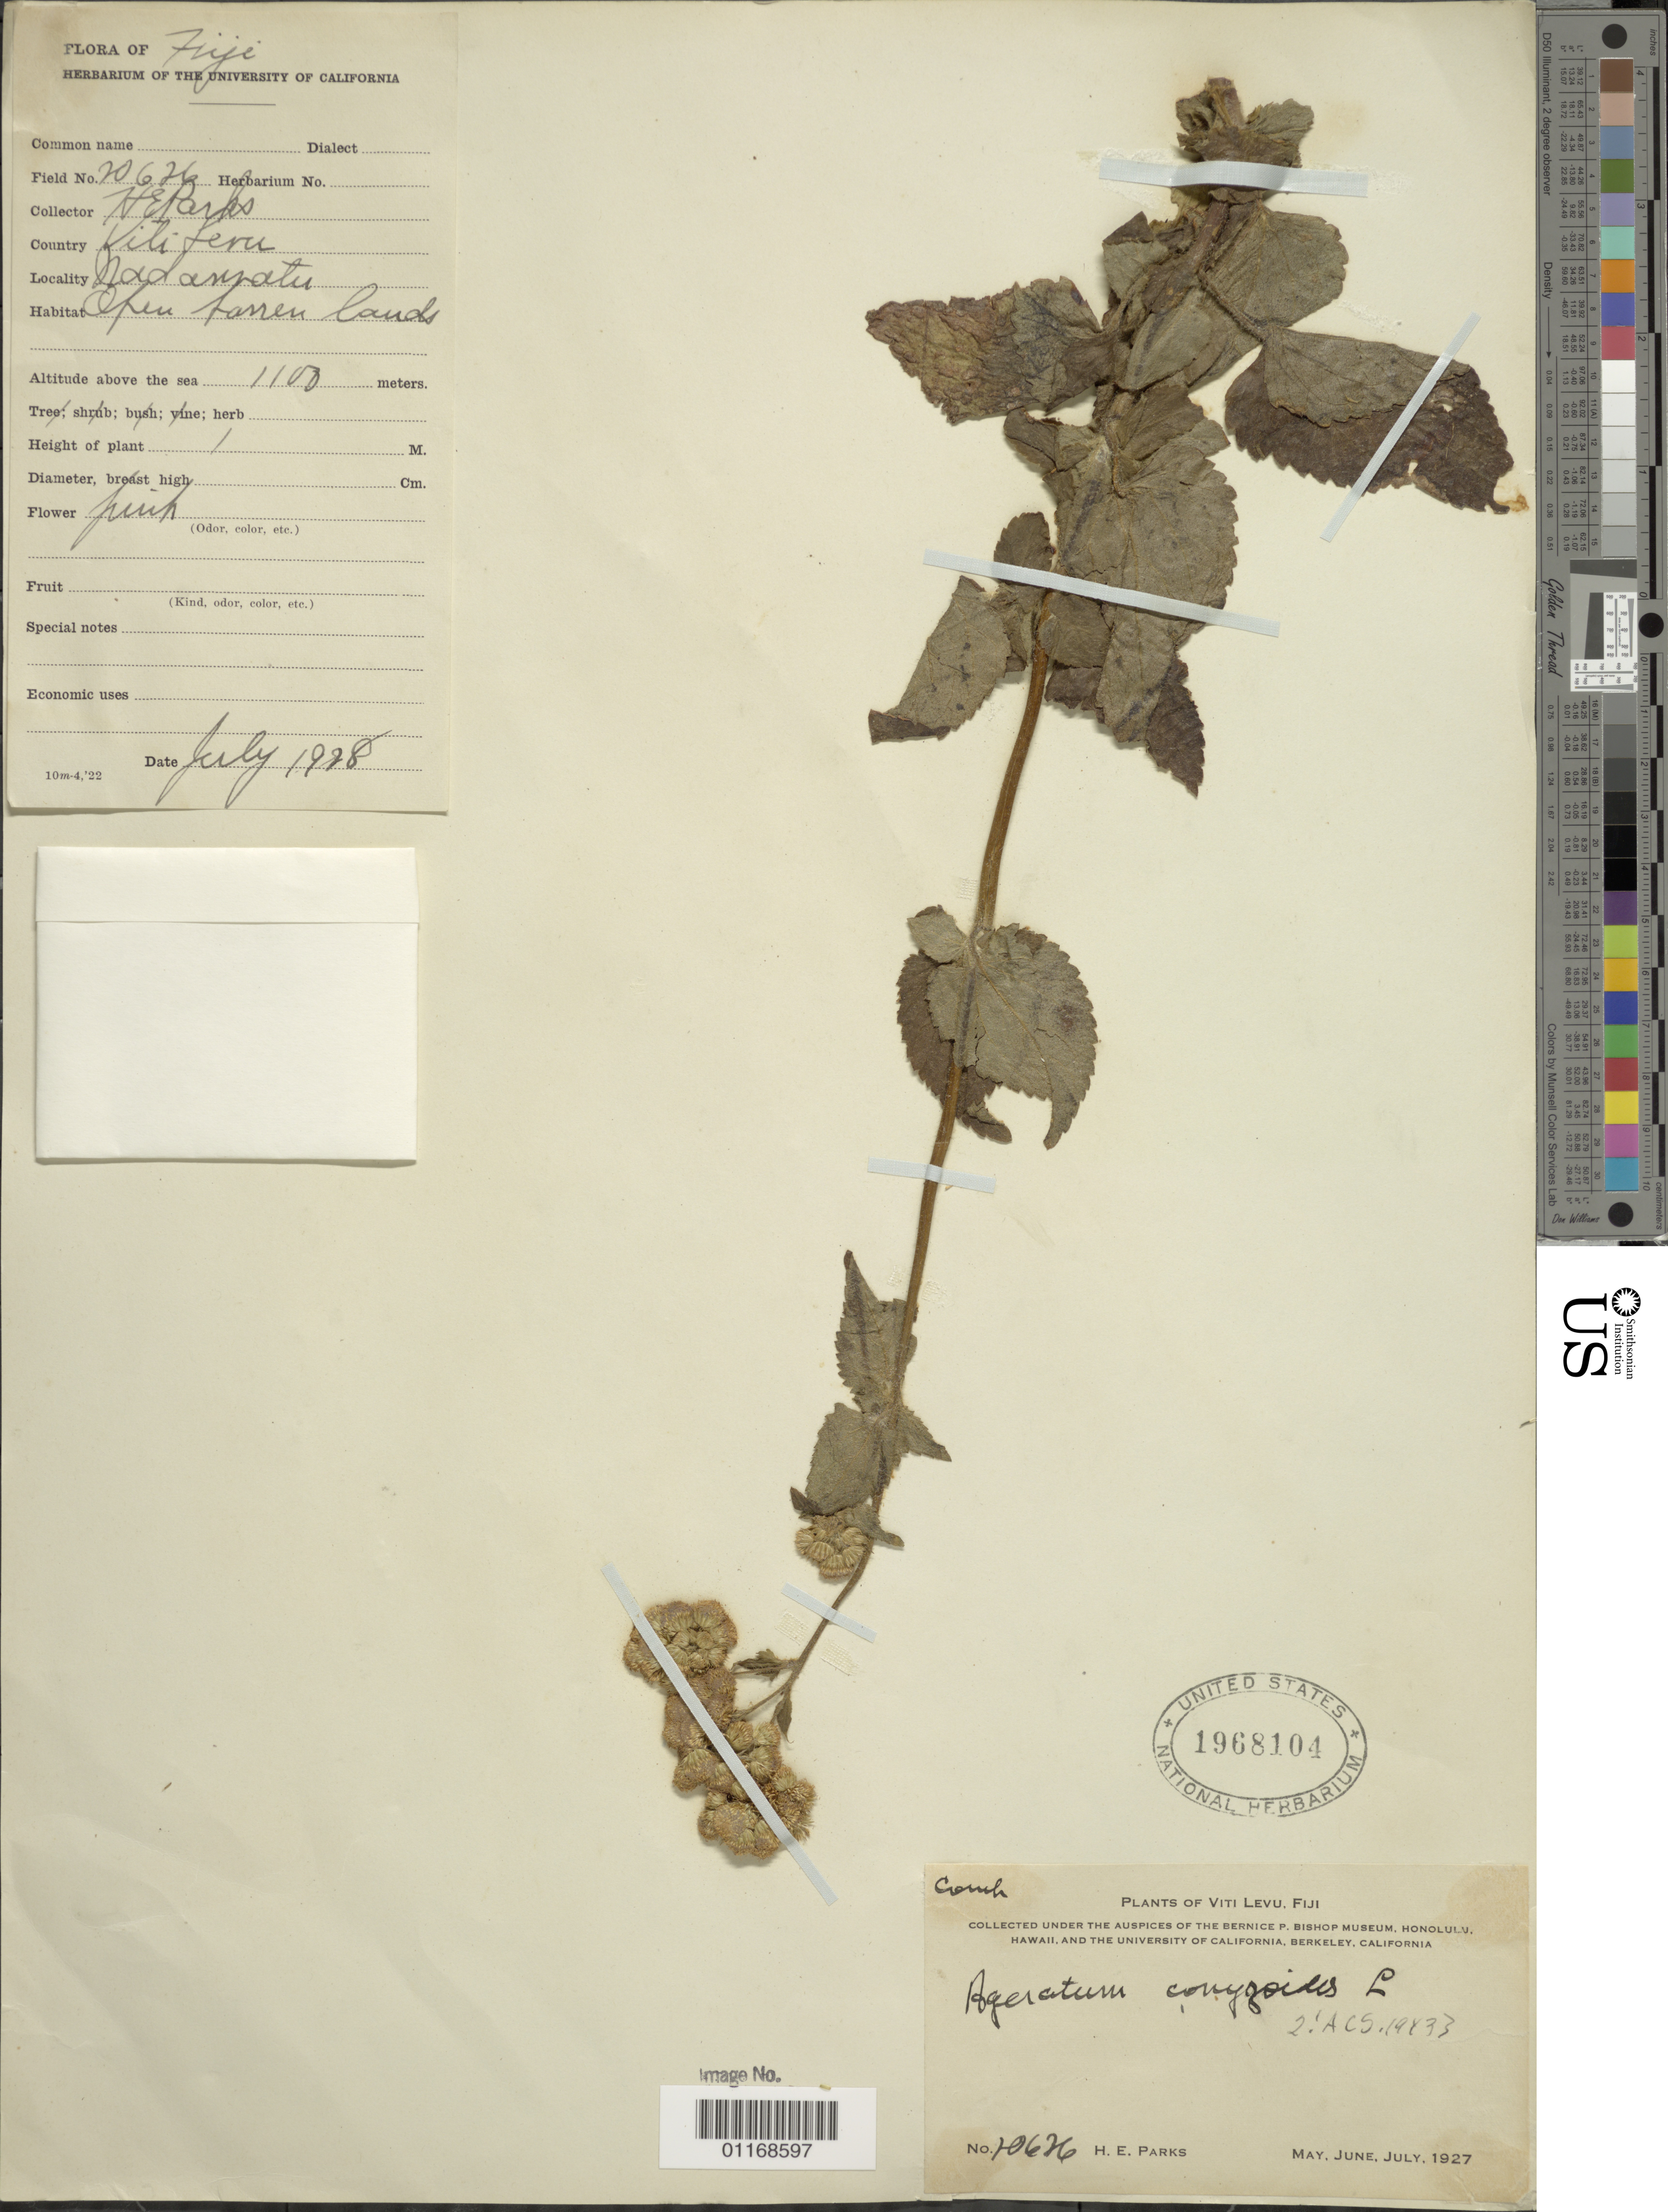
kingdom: Plantae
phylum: Tracheophyta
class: Magnoliopsida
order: Asterales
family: Asteraceae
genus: Ageratum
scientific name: Ageratum conyzoides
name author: L.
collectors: H. E. Parks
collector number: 10626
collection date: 1927-07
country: Fiji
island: Viti Levu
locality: Nadarivatu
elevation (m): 1100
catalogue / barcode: US 1968104